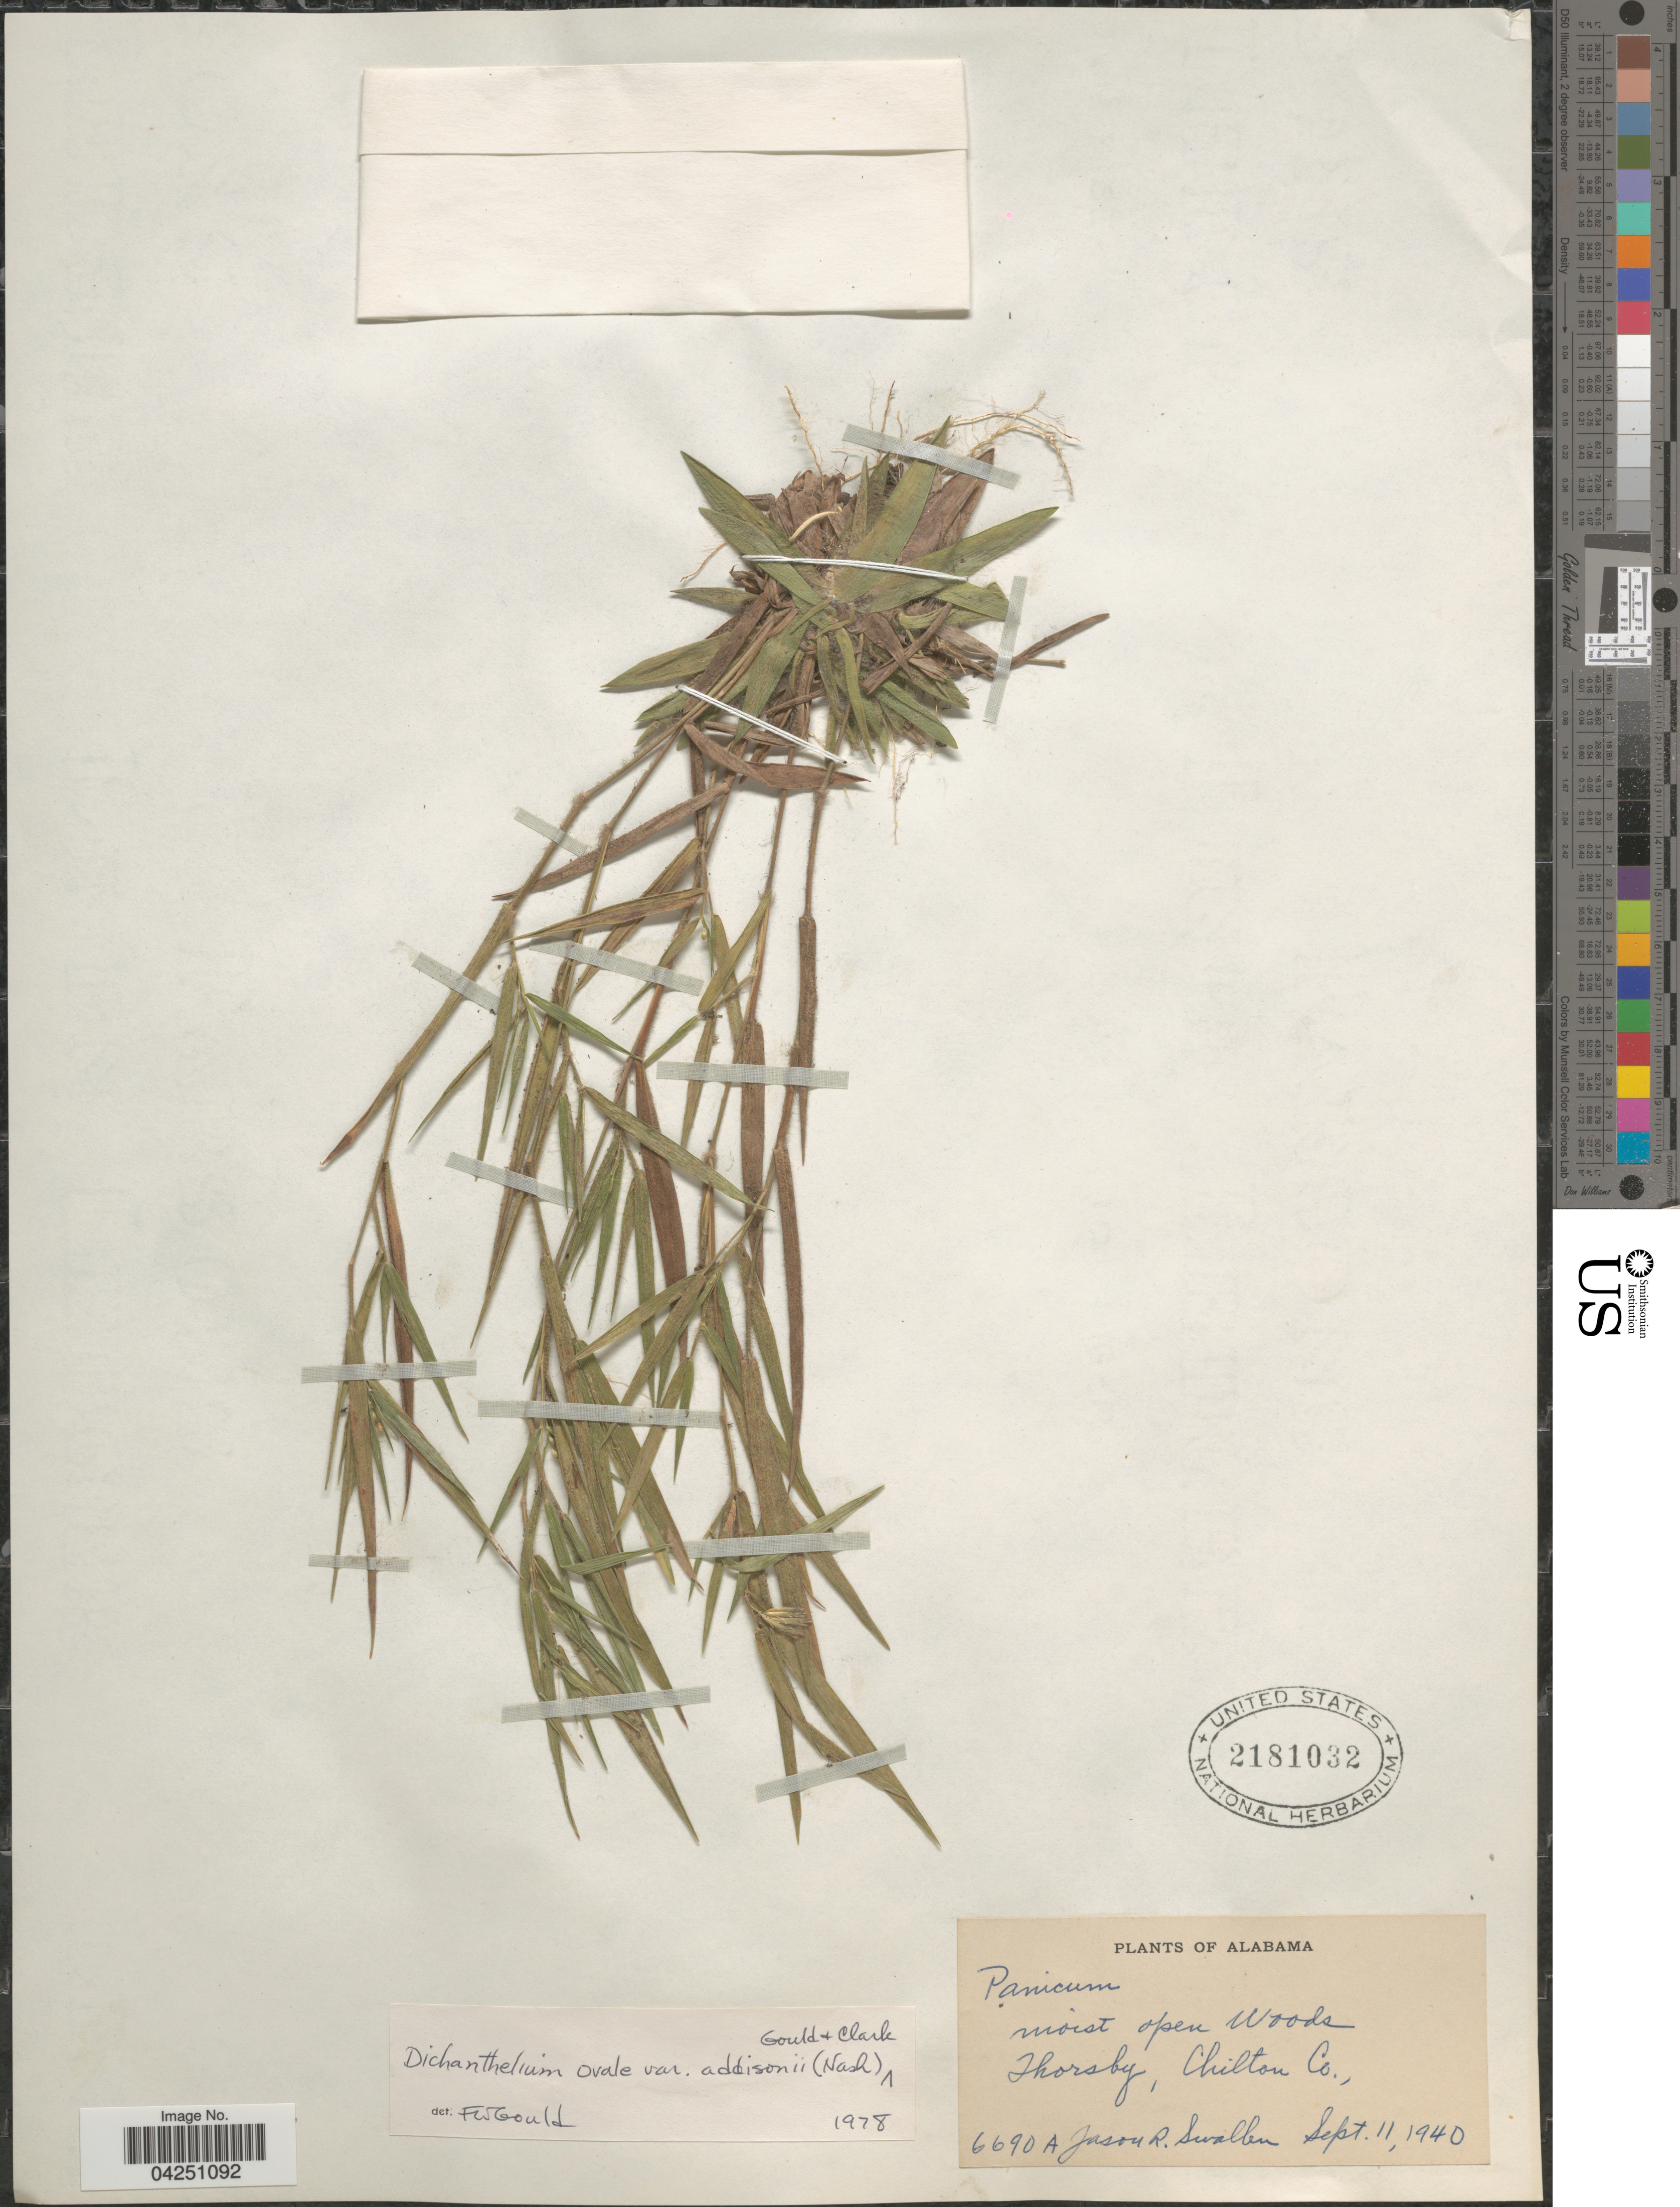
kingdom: Plantae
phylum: Tracheophyta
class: Liliopsida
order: Poales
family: Poaceae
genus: Dichanthelium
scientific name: Dichanthelium acuminatum var. acuminatum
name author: (Sw.) Gould & C.A. Clark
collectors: J. R. Swallen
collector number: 6690A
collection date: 1940-09-11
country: United States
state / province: Alabama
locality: Moist open woods Thorsby, Chilton Co.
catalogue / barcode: US 2181032